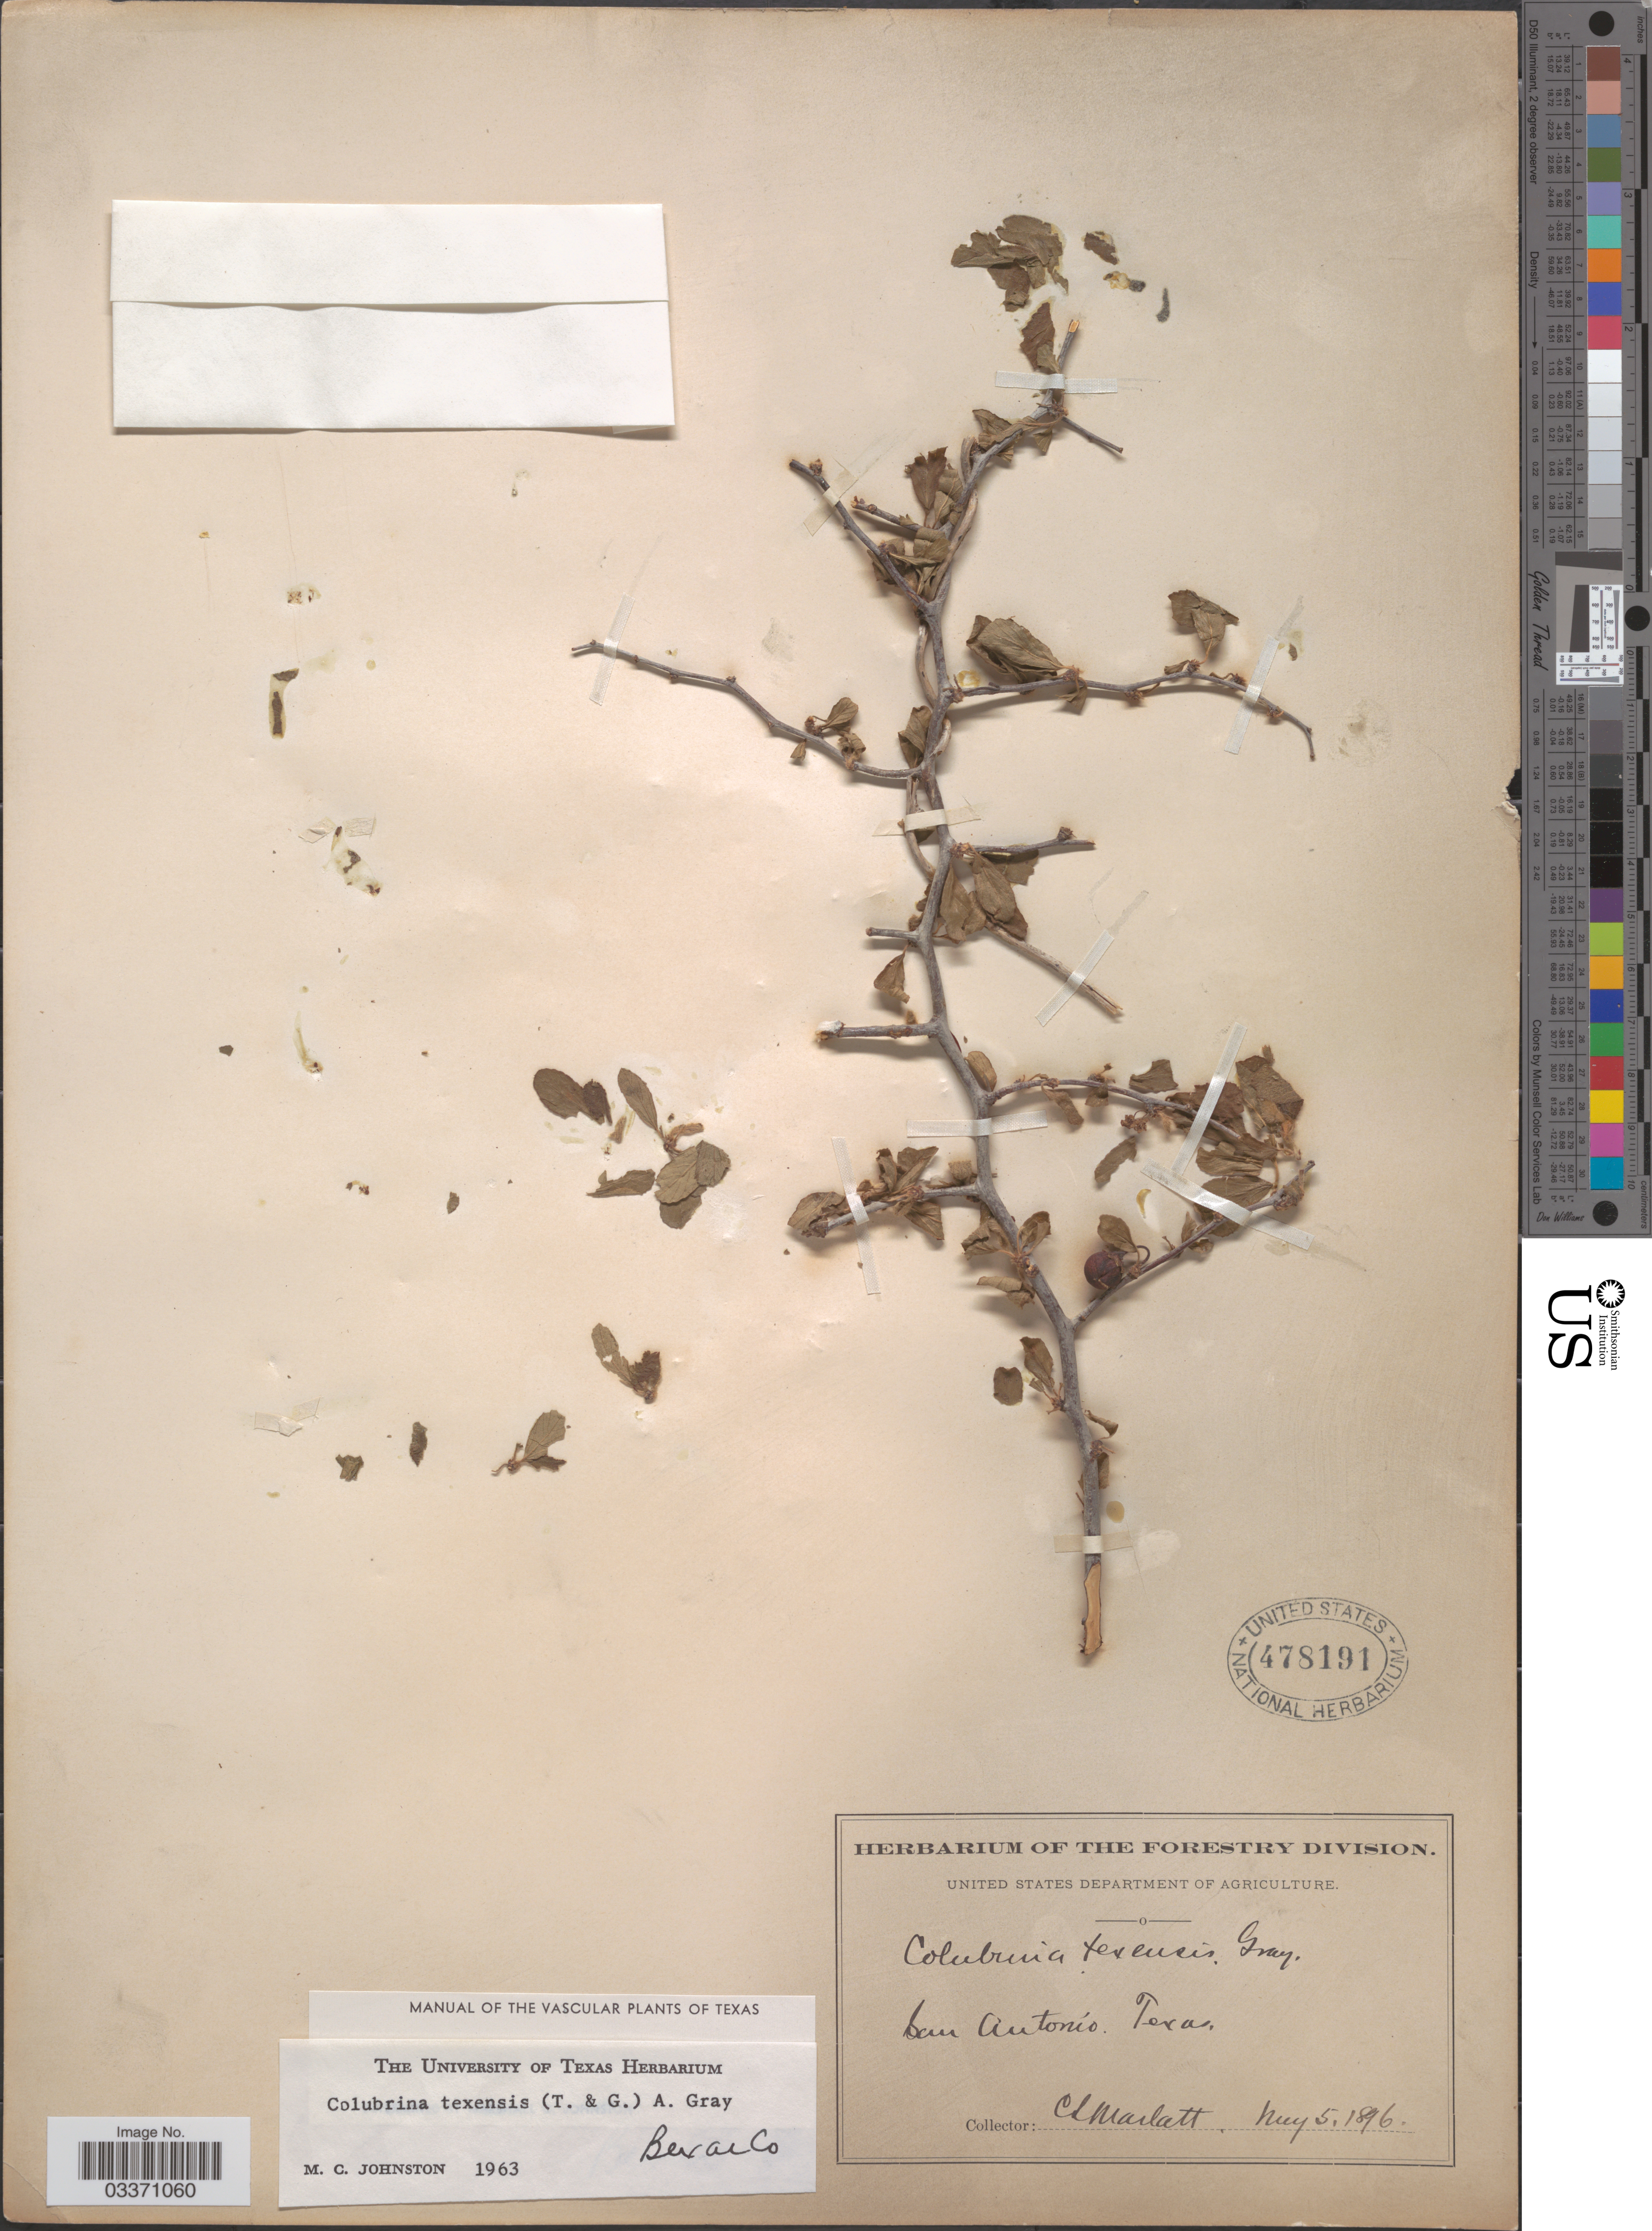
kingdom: Plantae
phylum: Tracheophyta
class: Magnoliopsida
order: Rosales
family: Rhamnaceae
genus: Colubrina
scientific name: Colubrina texensis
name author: (Torr. & A. Gray) A. Gray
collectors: C. Marlatt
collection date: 1896-05-05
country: United States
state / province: Texas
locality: San Antonio.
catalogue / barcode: US 478191